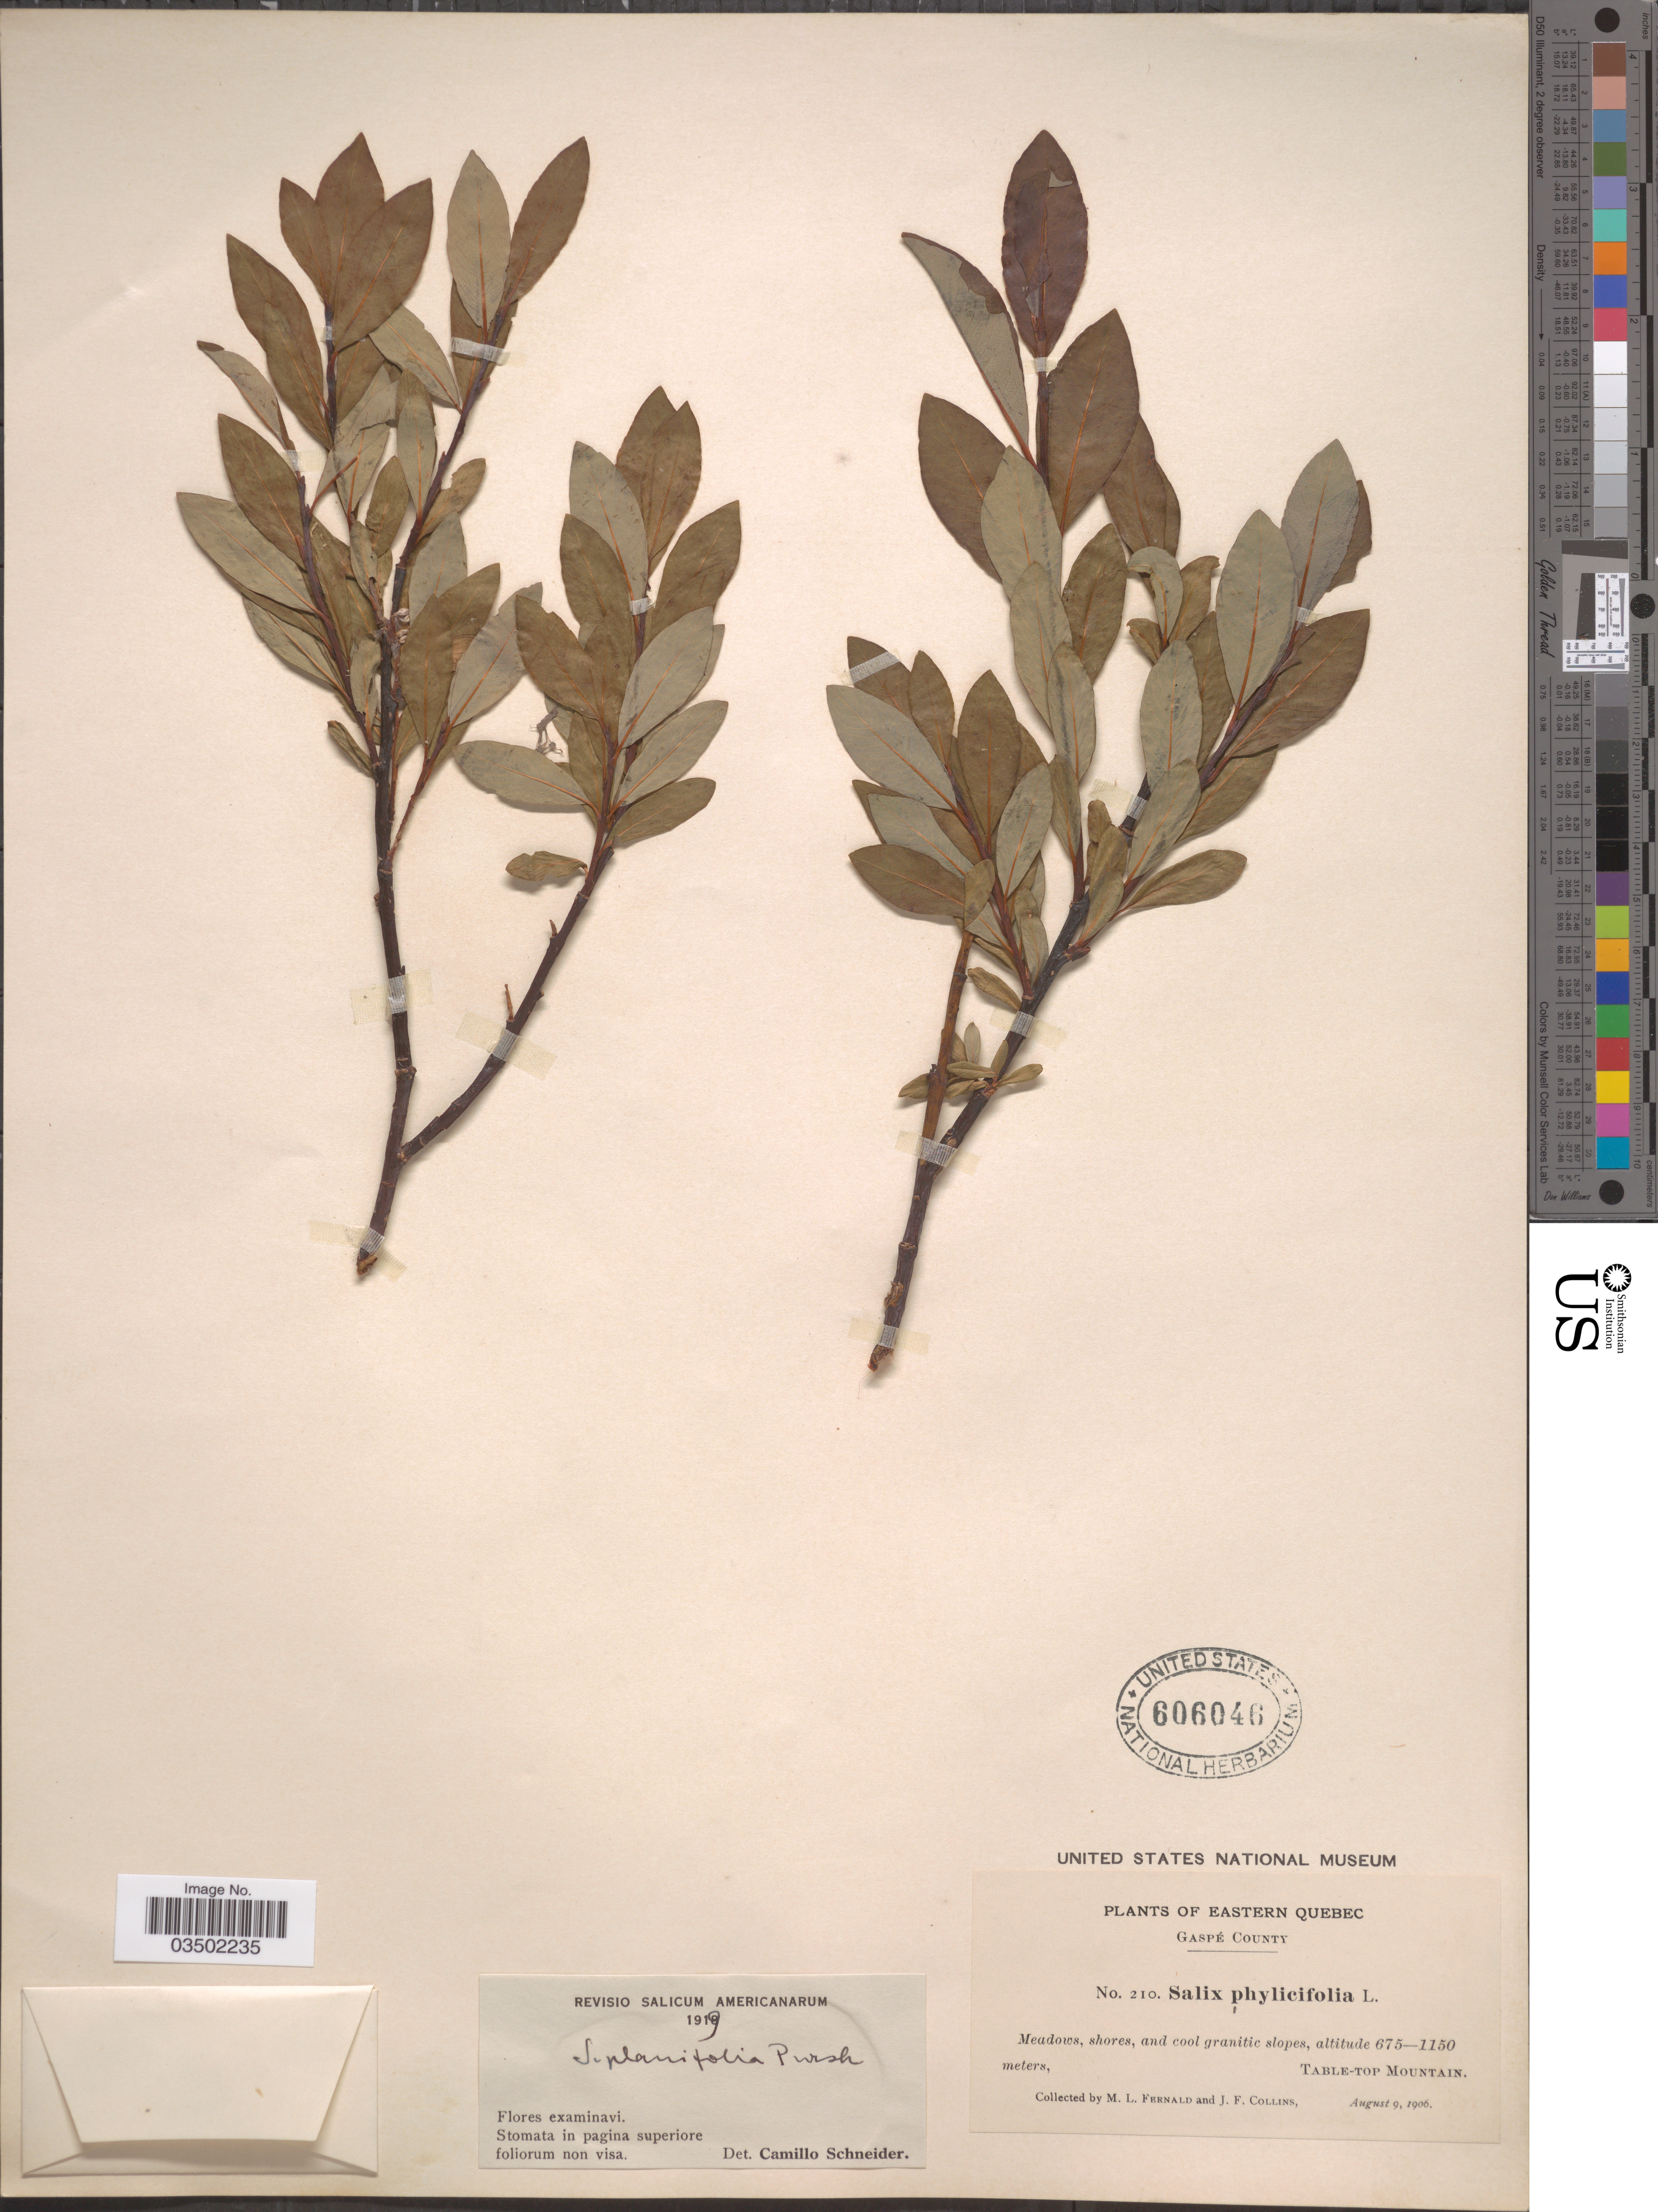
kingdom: Plantae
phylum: Tracheophyta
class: Magnoliopsida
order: Malpighiales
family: Salicaceae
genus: Salix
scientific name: Salix planifolia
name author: Pursh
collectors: M. L. Fernald & J. Collins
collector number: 210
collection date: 1906-08-09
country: Canada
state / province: Quebec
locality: Eastern Quebec. Gaspé County. Table-Top Mountain.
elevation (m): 675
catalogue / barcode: US 606046